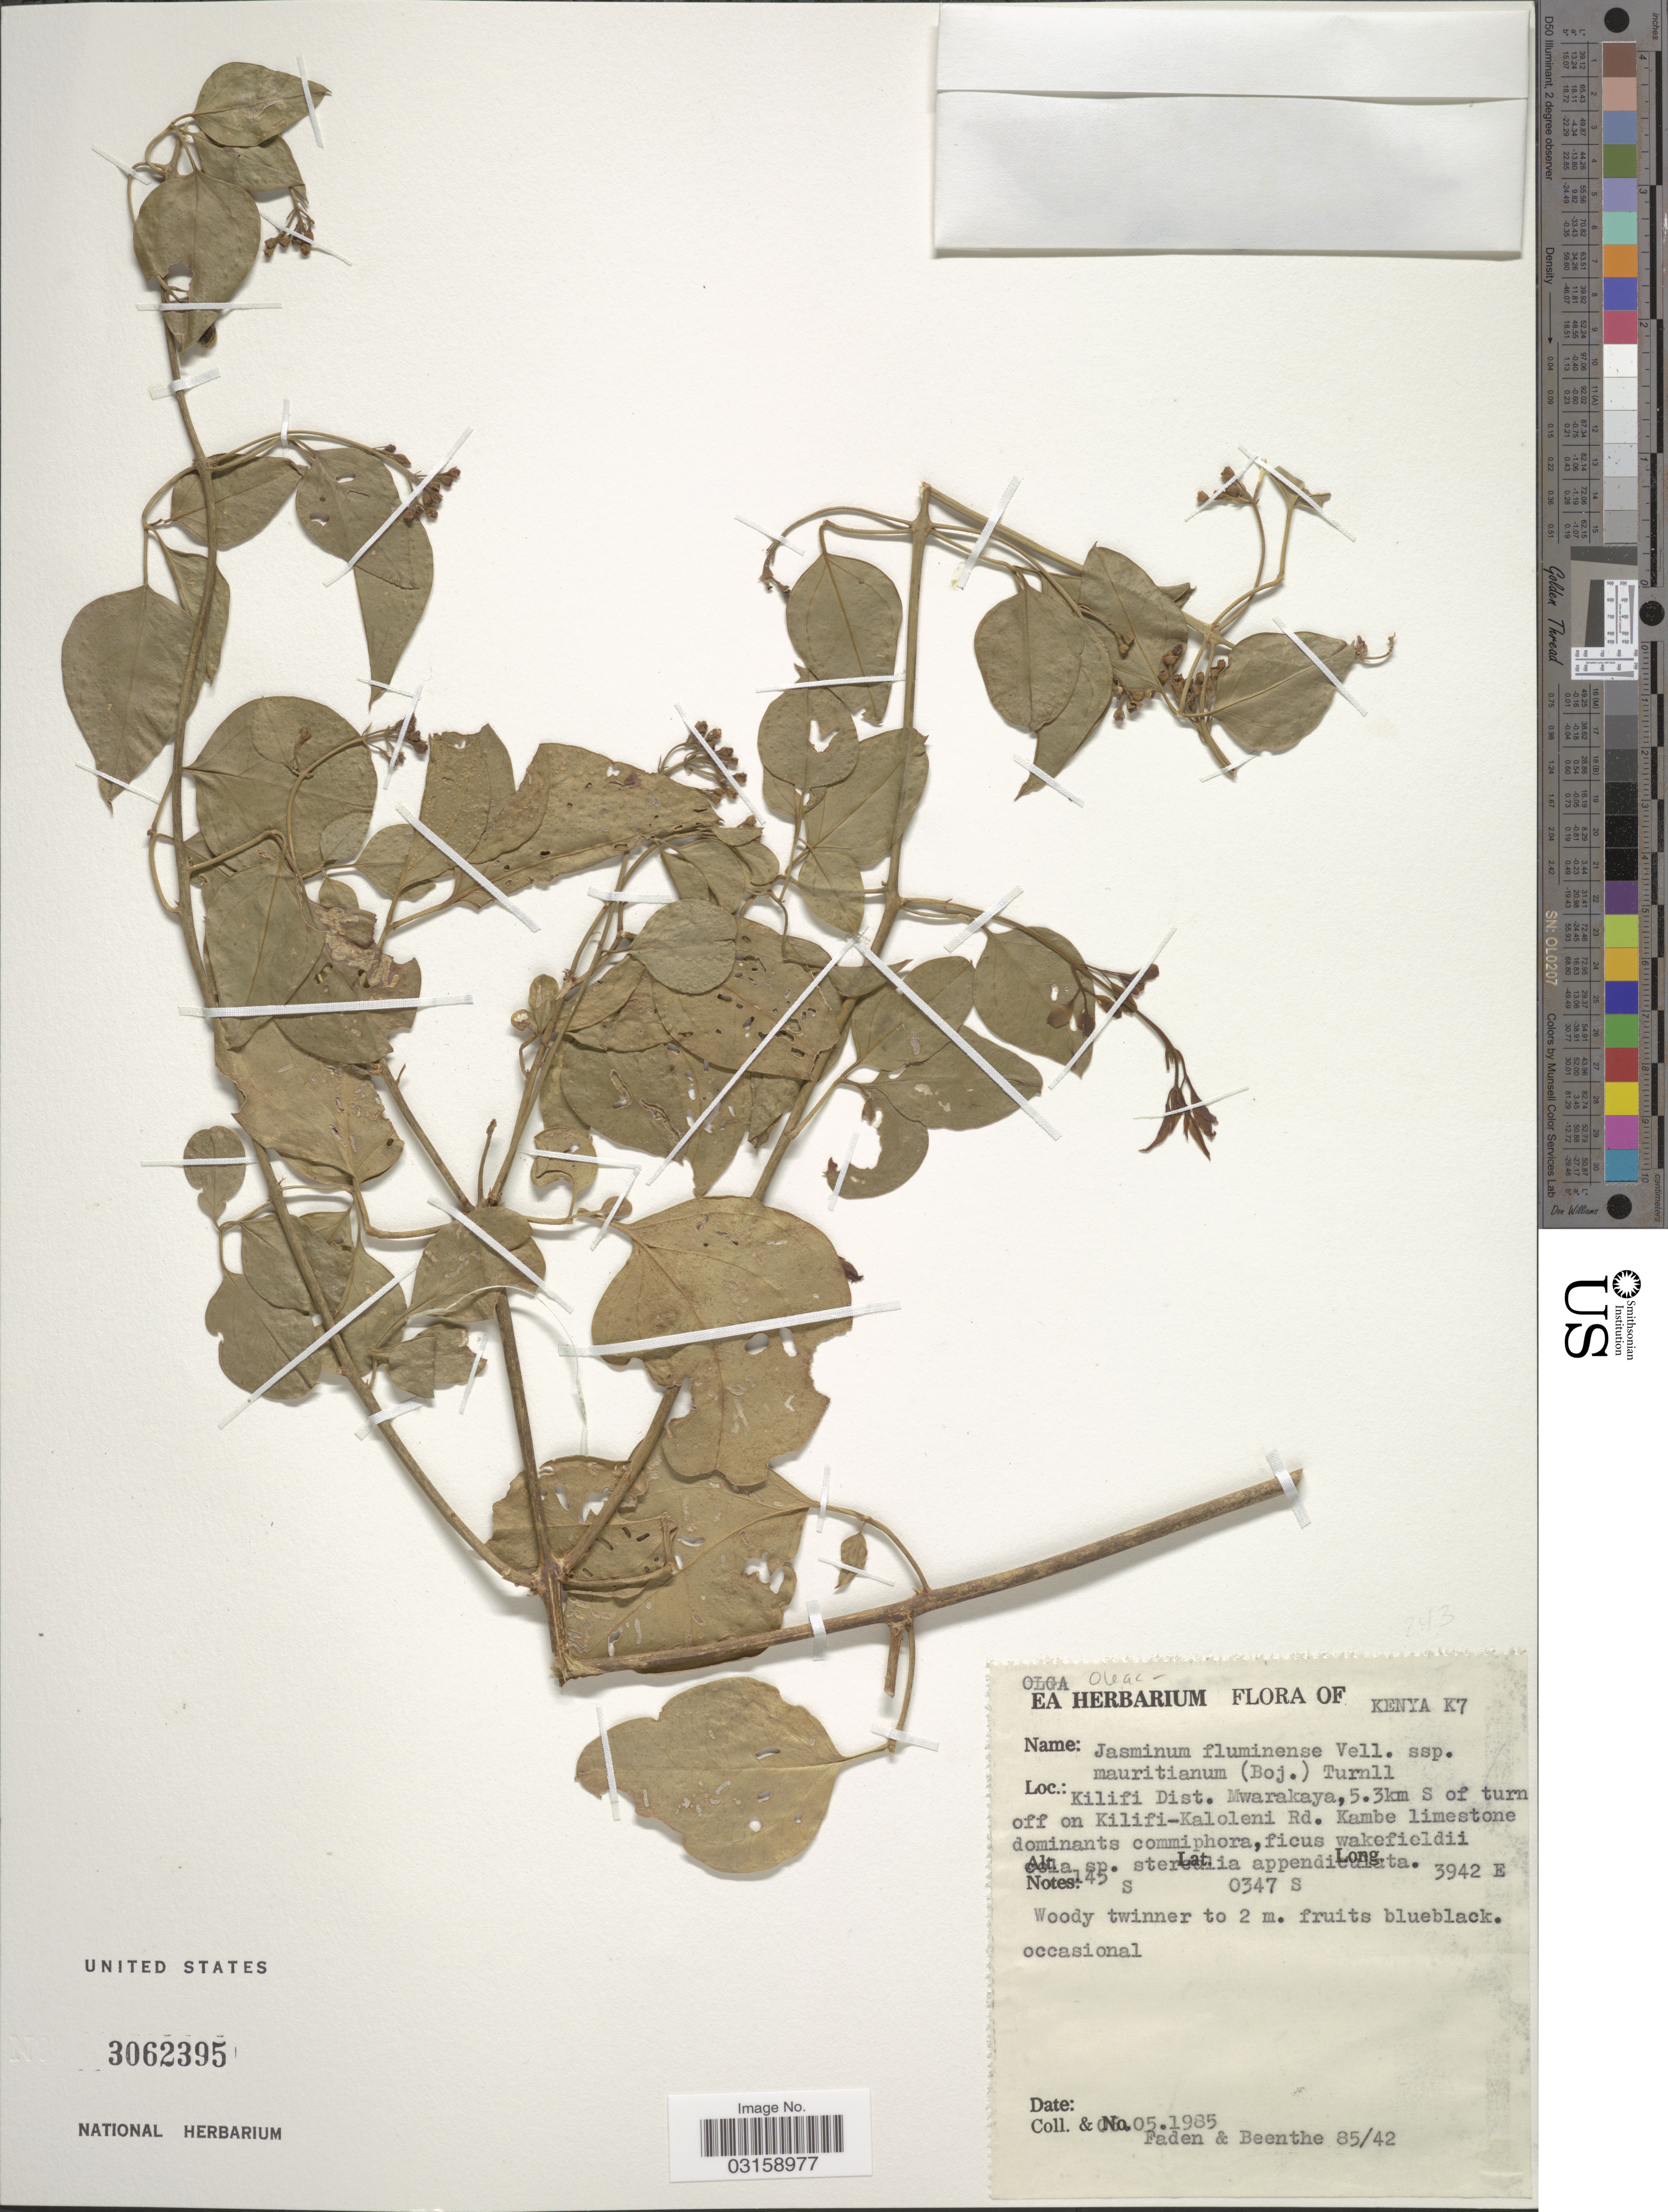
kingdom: Plantae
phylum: Tracheophyta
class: Magnoliopsida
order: Lamiales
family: Oleaceae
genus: Jasminum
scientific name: Jasminum fluminense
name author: Vell.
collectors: -- Faden & -- Beentje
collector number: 85/42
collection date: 1985-05-05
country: Kenya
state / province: Kilifi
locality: K7. Mwarakaya, 5.3km S of turn off on Kilifi-Kaloleni Rd.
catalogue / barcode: US 3062395